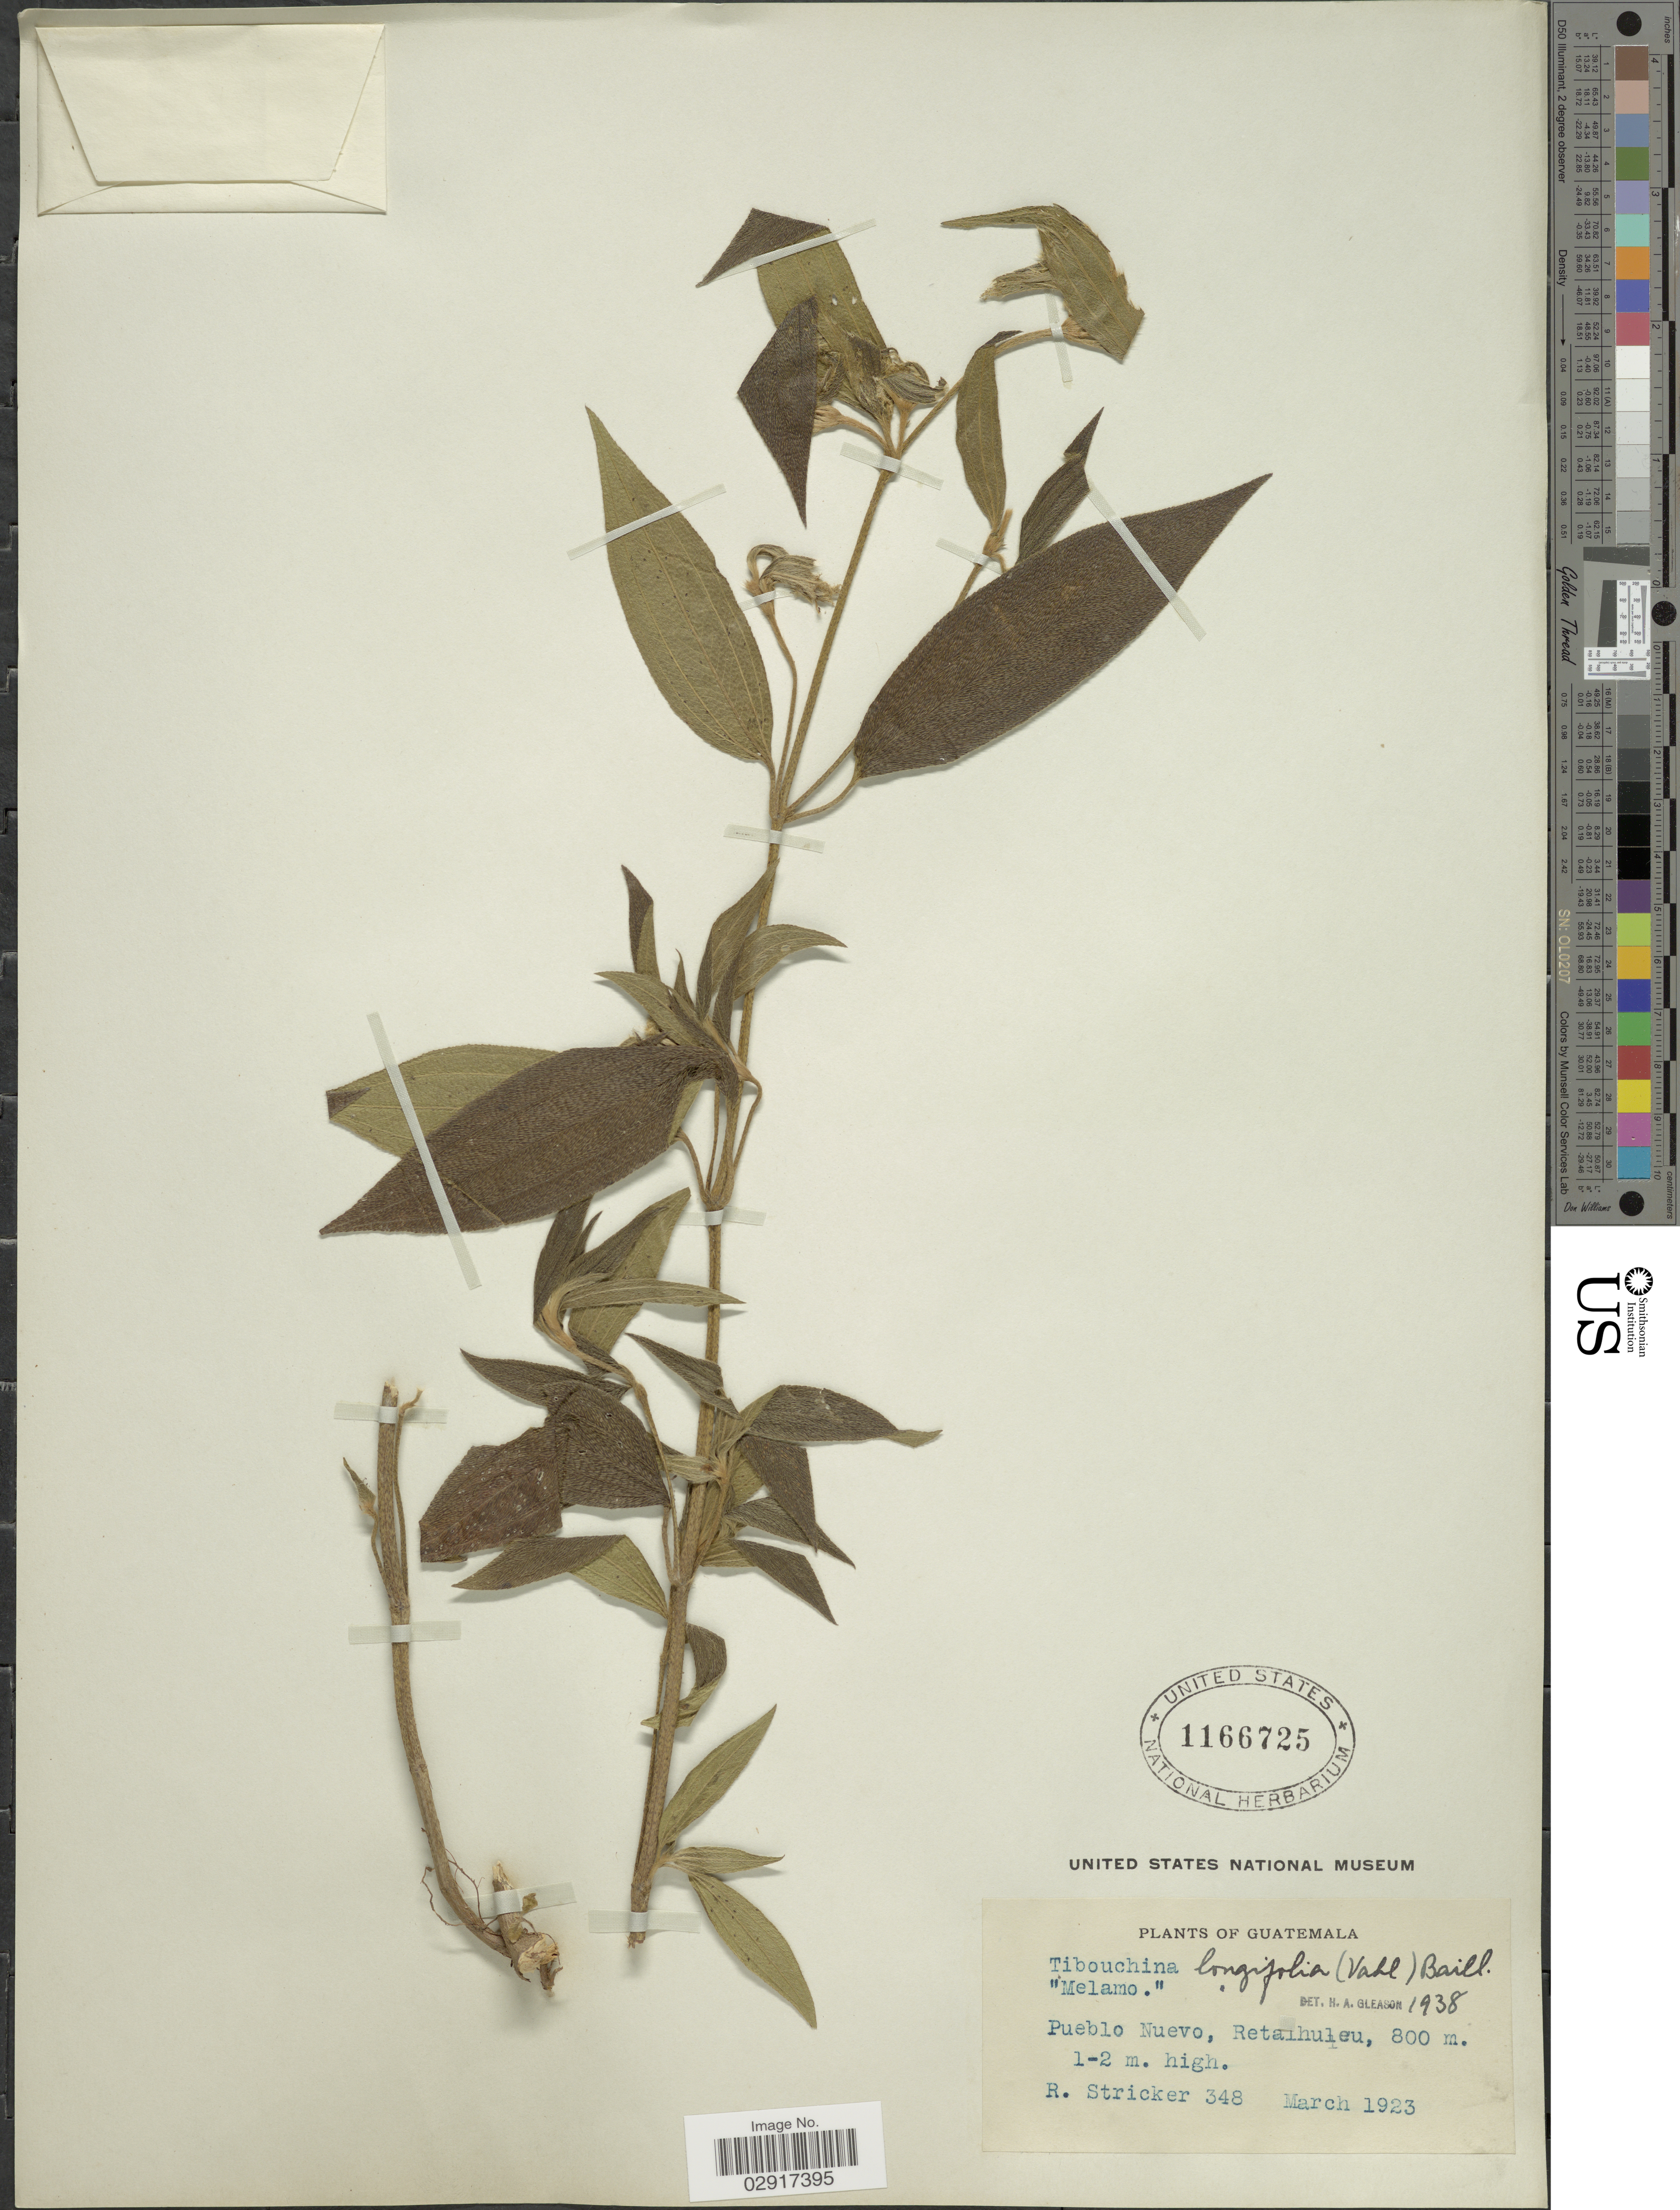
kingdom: Plantae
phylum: Tracheophyta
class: Magnoliopsida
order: Myrtales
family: Melastomataceae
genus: Chaetogastra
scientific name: Chaetogastra longifolia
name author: (Vahl) DC.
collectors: R. Stricker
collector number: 348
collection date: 1923-03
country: Guatemala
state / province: Retalhuleu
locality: Pueblo Nuevo, Retalhuleu.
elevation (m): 800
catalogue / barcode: US 1166725